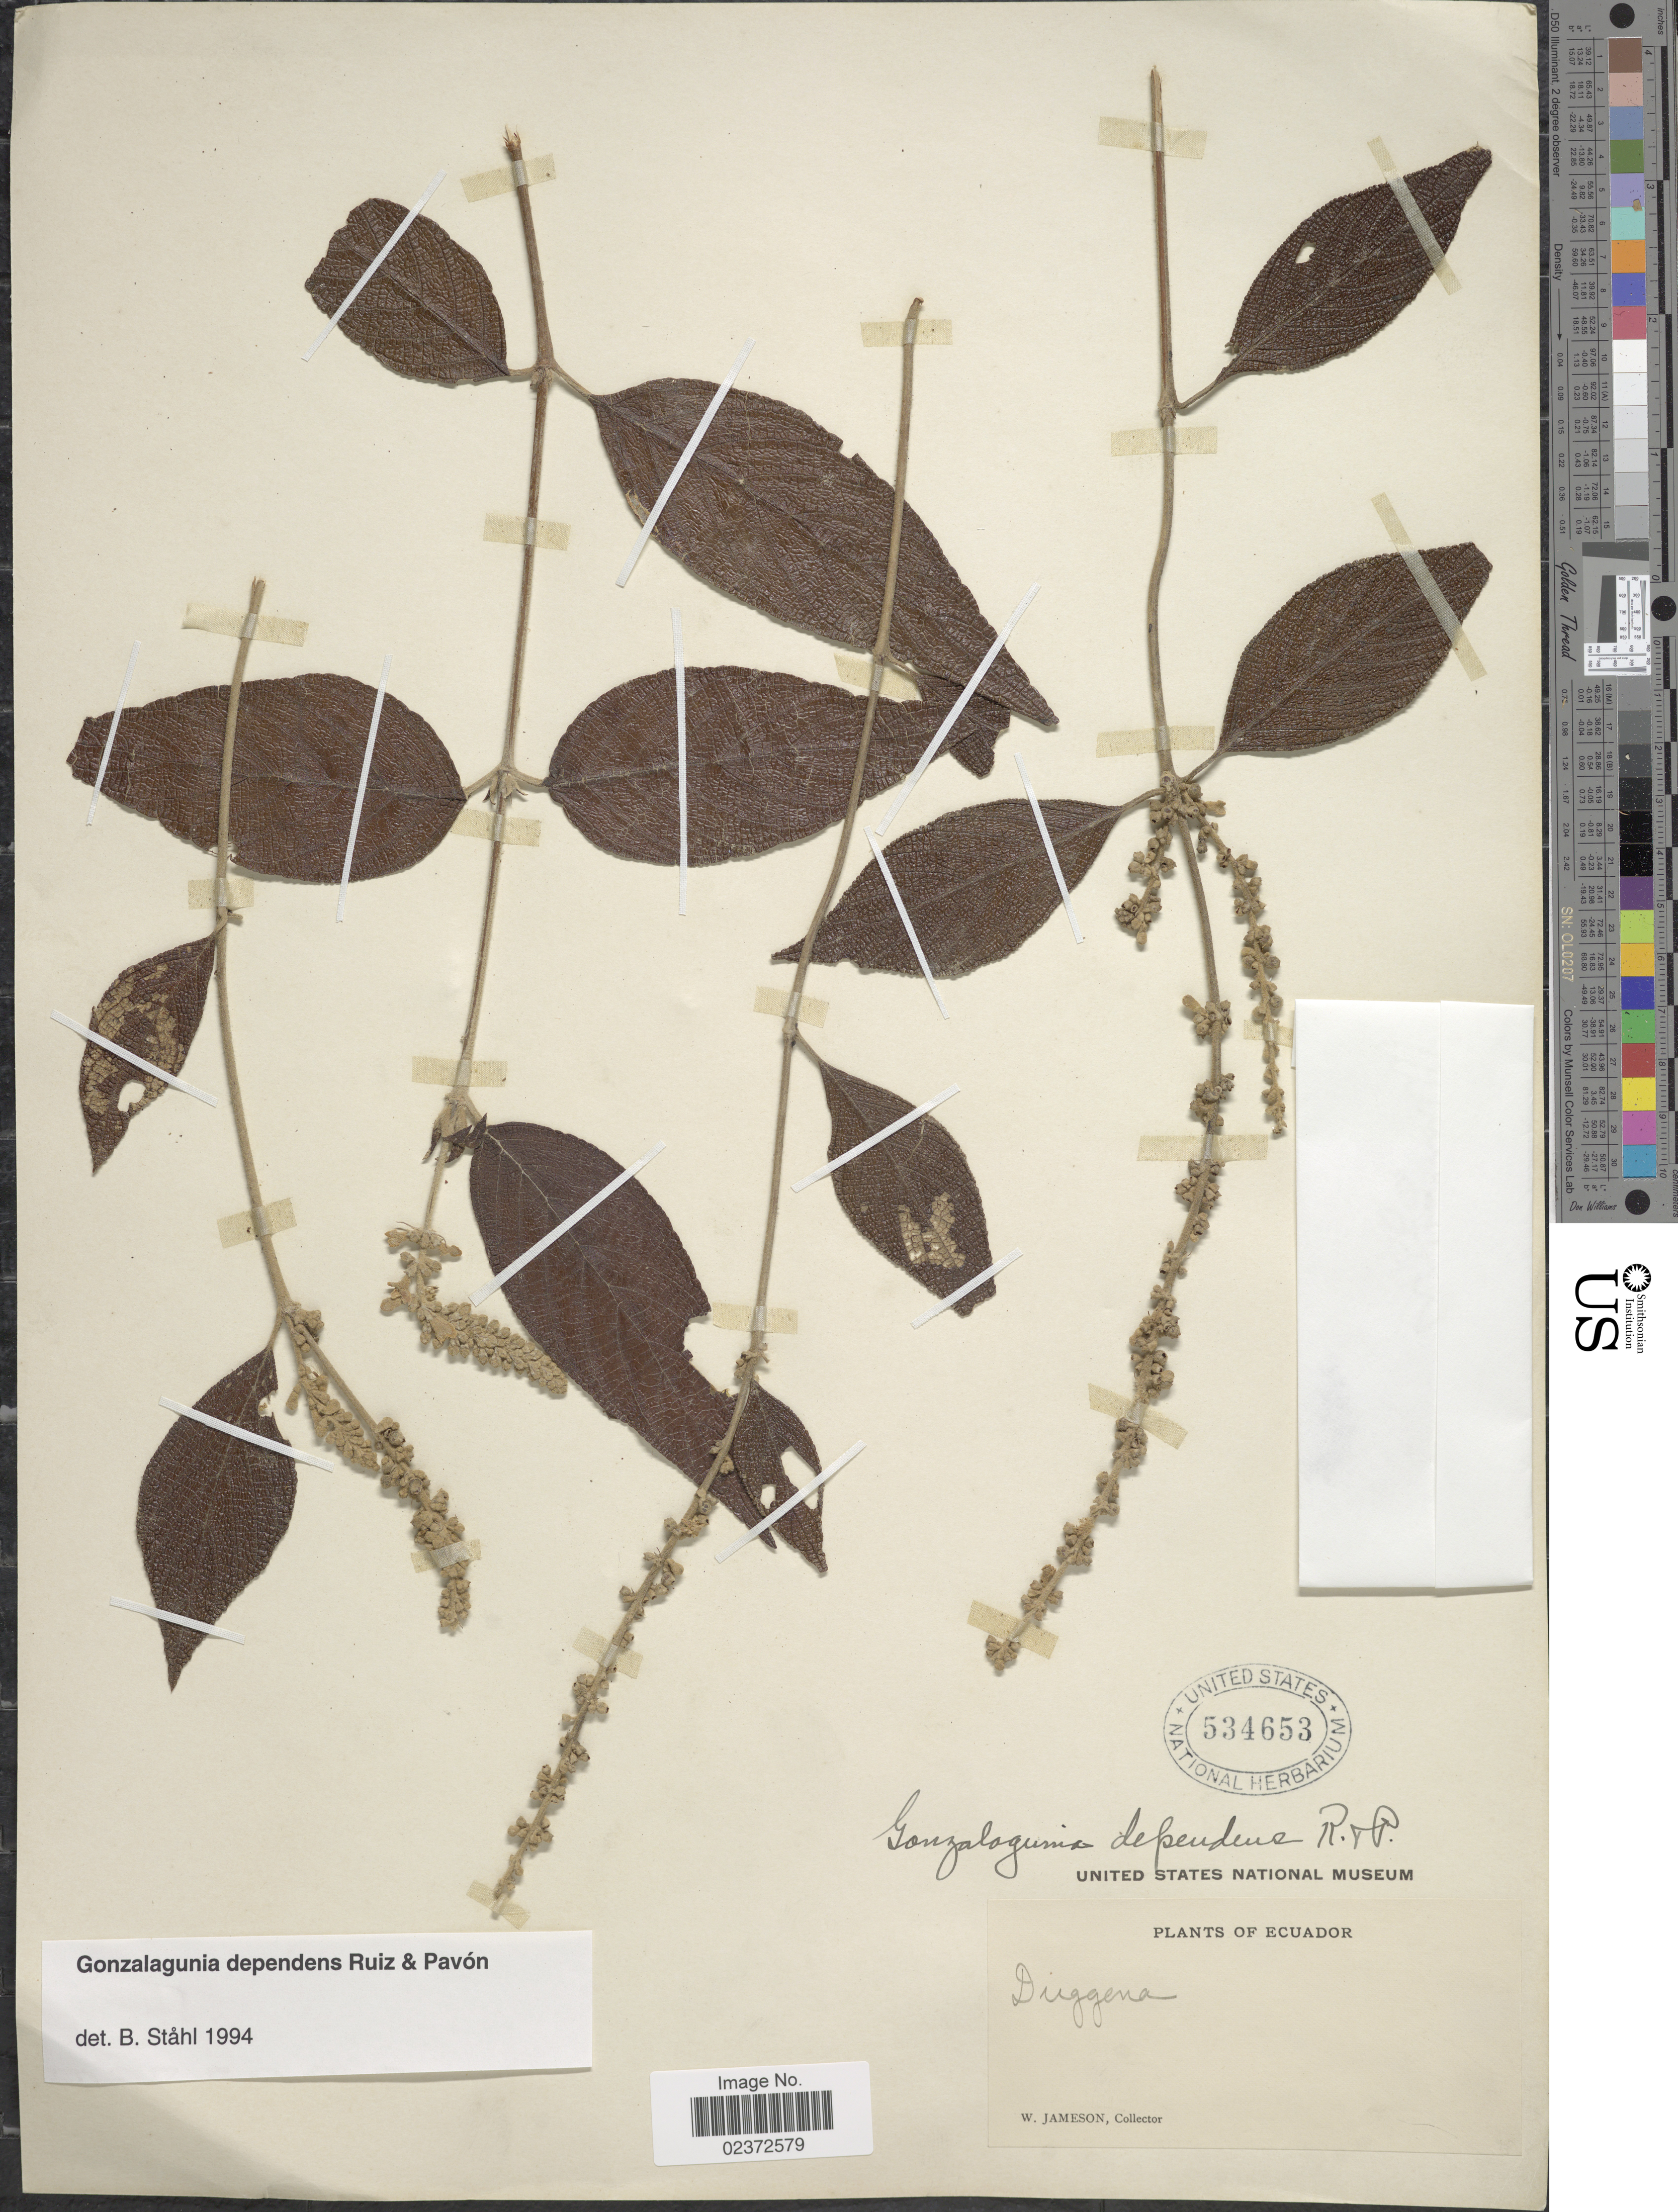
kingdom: Plantae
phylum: Tracheophyta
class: Magnoliopsida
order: Gentianales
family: Rubiaceae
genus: Gonzalagunia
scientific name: Gonzalagunia dependens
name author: Ruiz & Pav.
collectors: W. Jameson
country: Ecuador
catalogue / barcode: US 534653